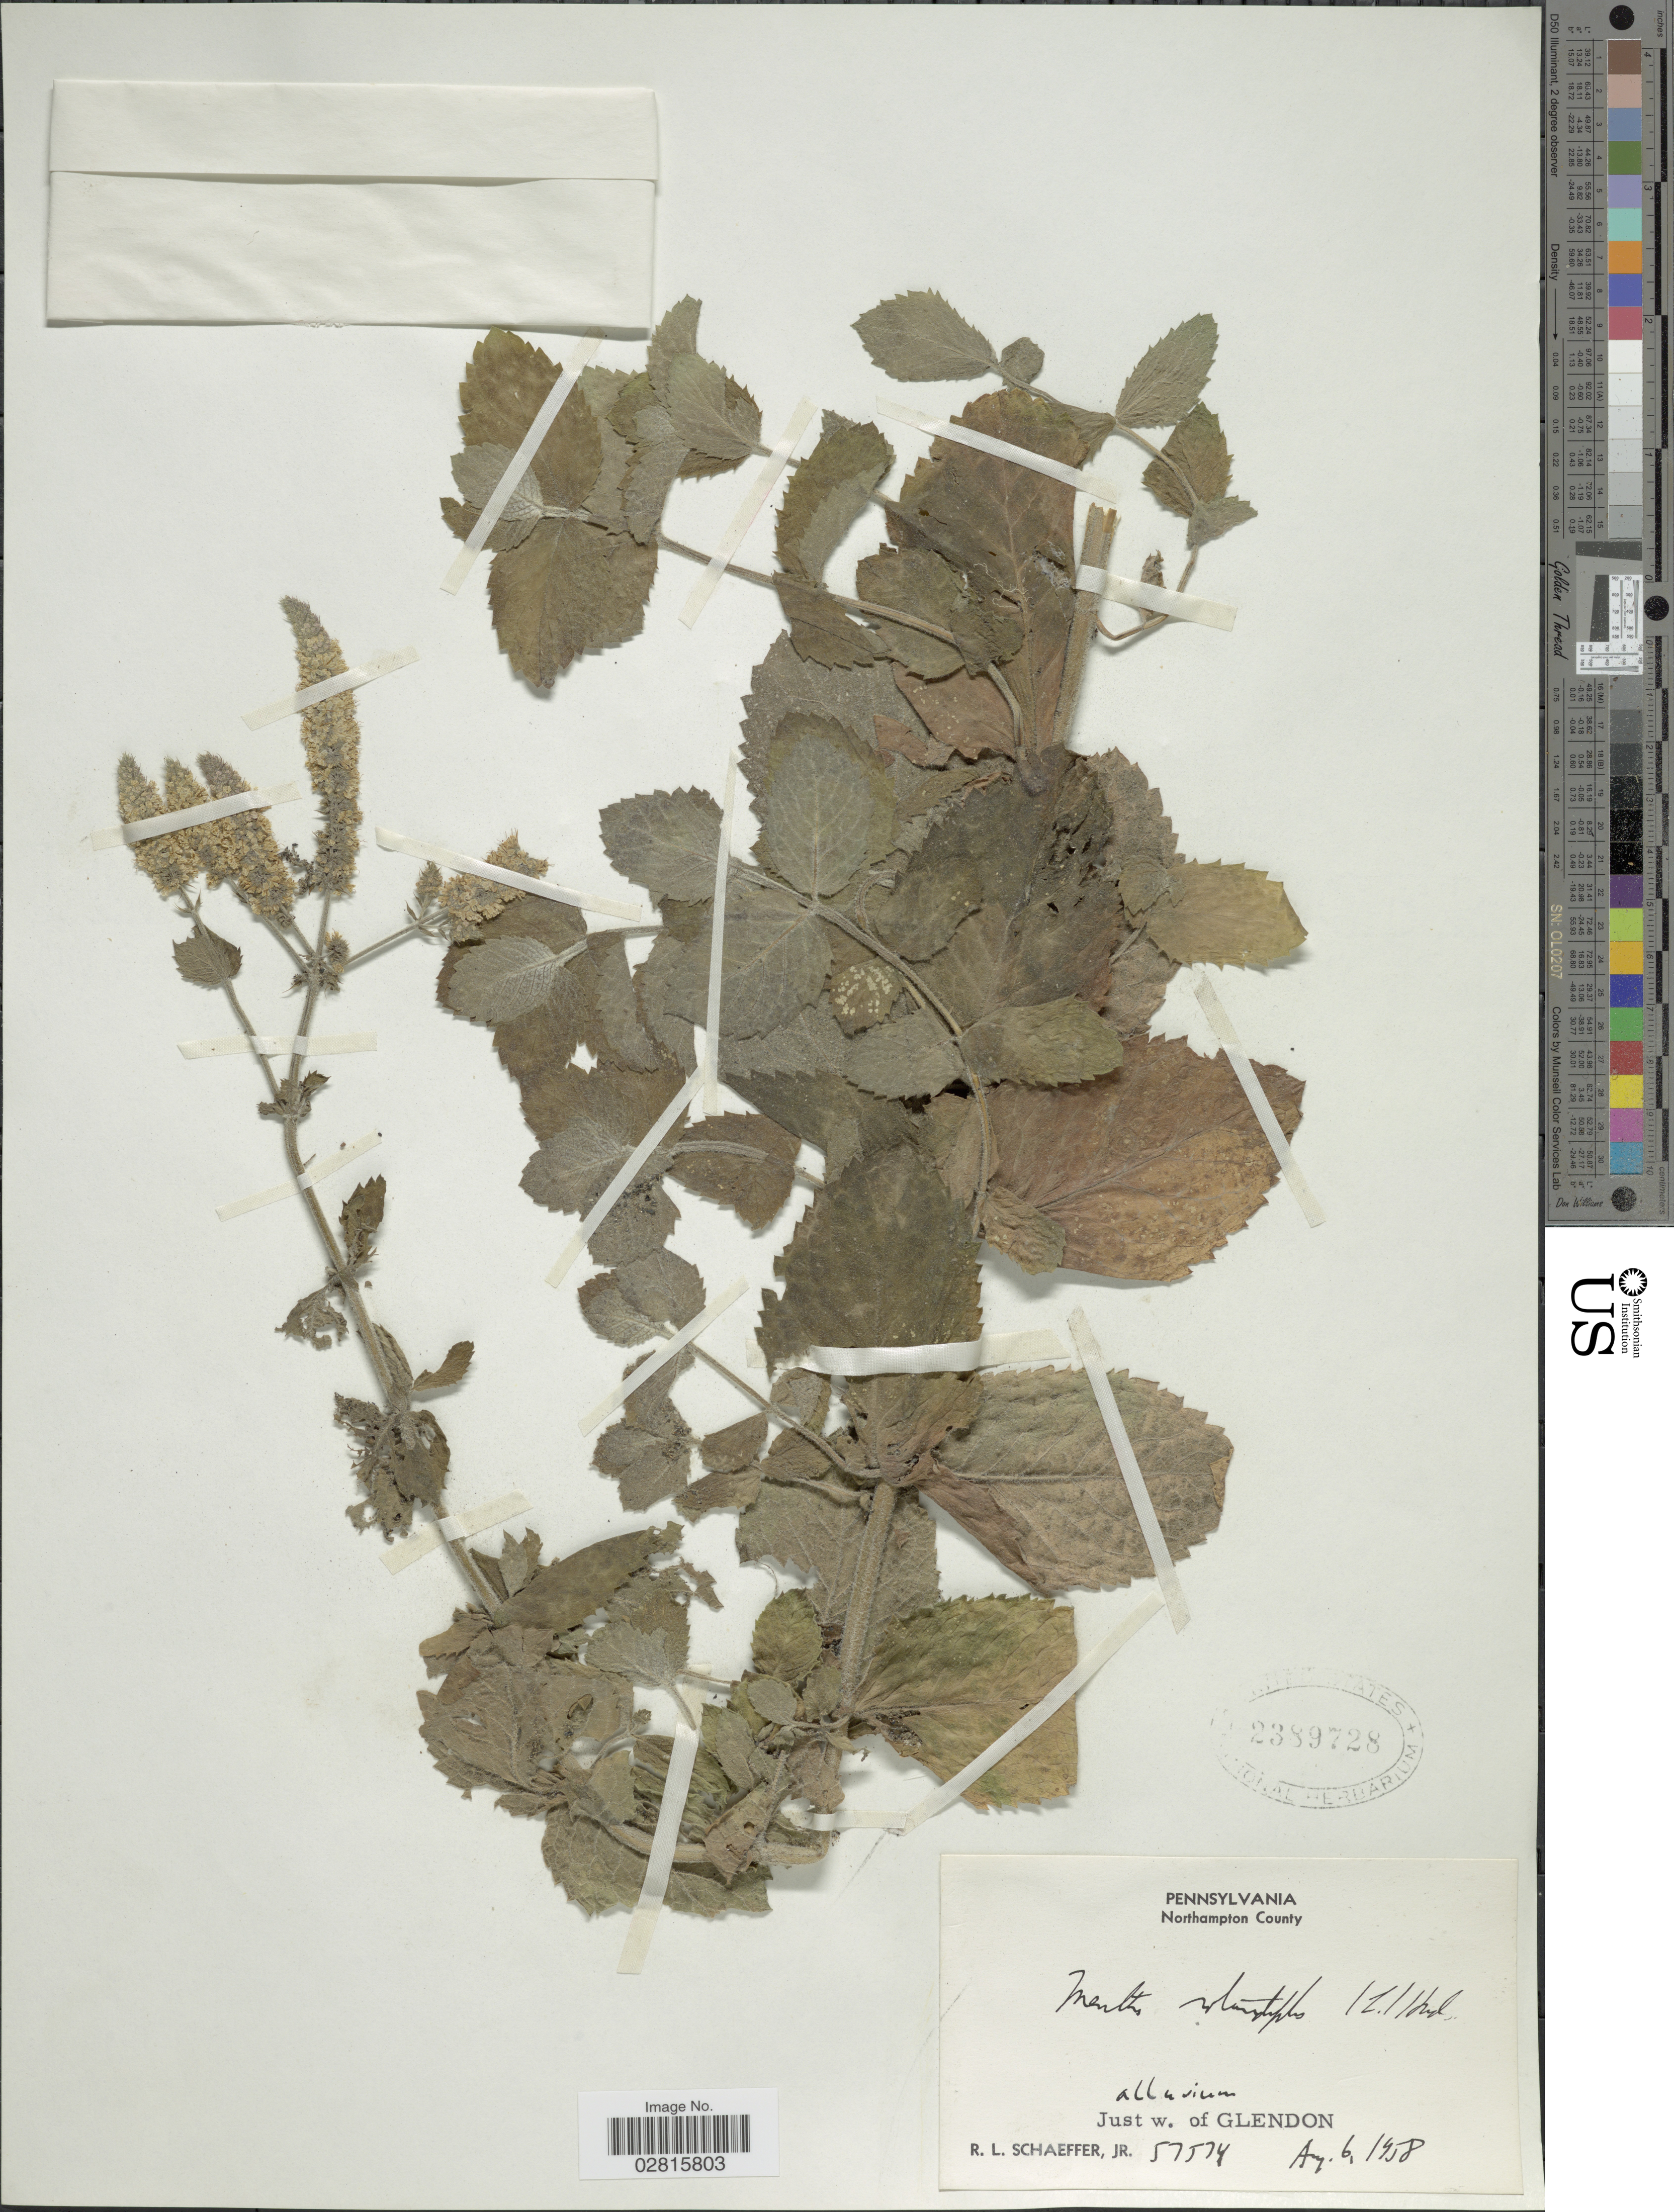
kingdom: Plantae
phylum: Tracheophyta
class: Magnoliopsida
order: Lamiales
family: Lamiaceae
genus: Mentha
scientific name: Mentha rotundifolia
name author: (L.) Huds.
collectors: R. L. Schaeffer Jr.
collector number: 57574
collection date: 1958-08-06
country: United States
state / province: Pennsylvania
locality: Northampton County. Just w. of Glendon.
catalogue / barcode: US 2389728